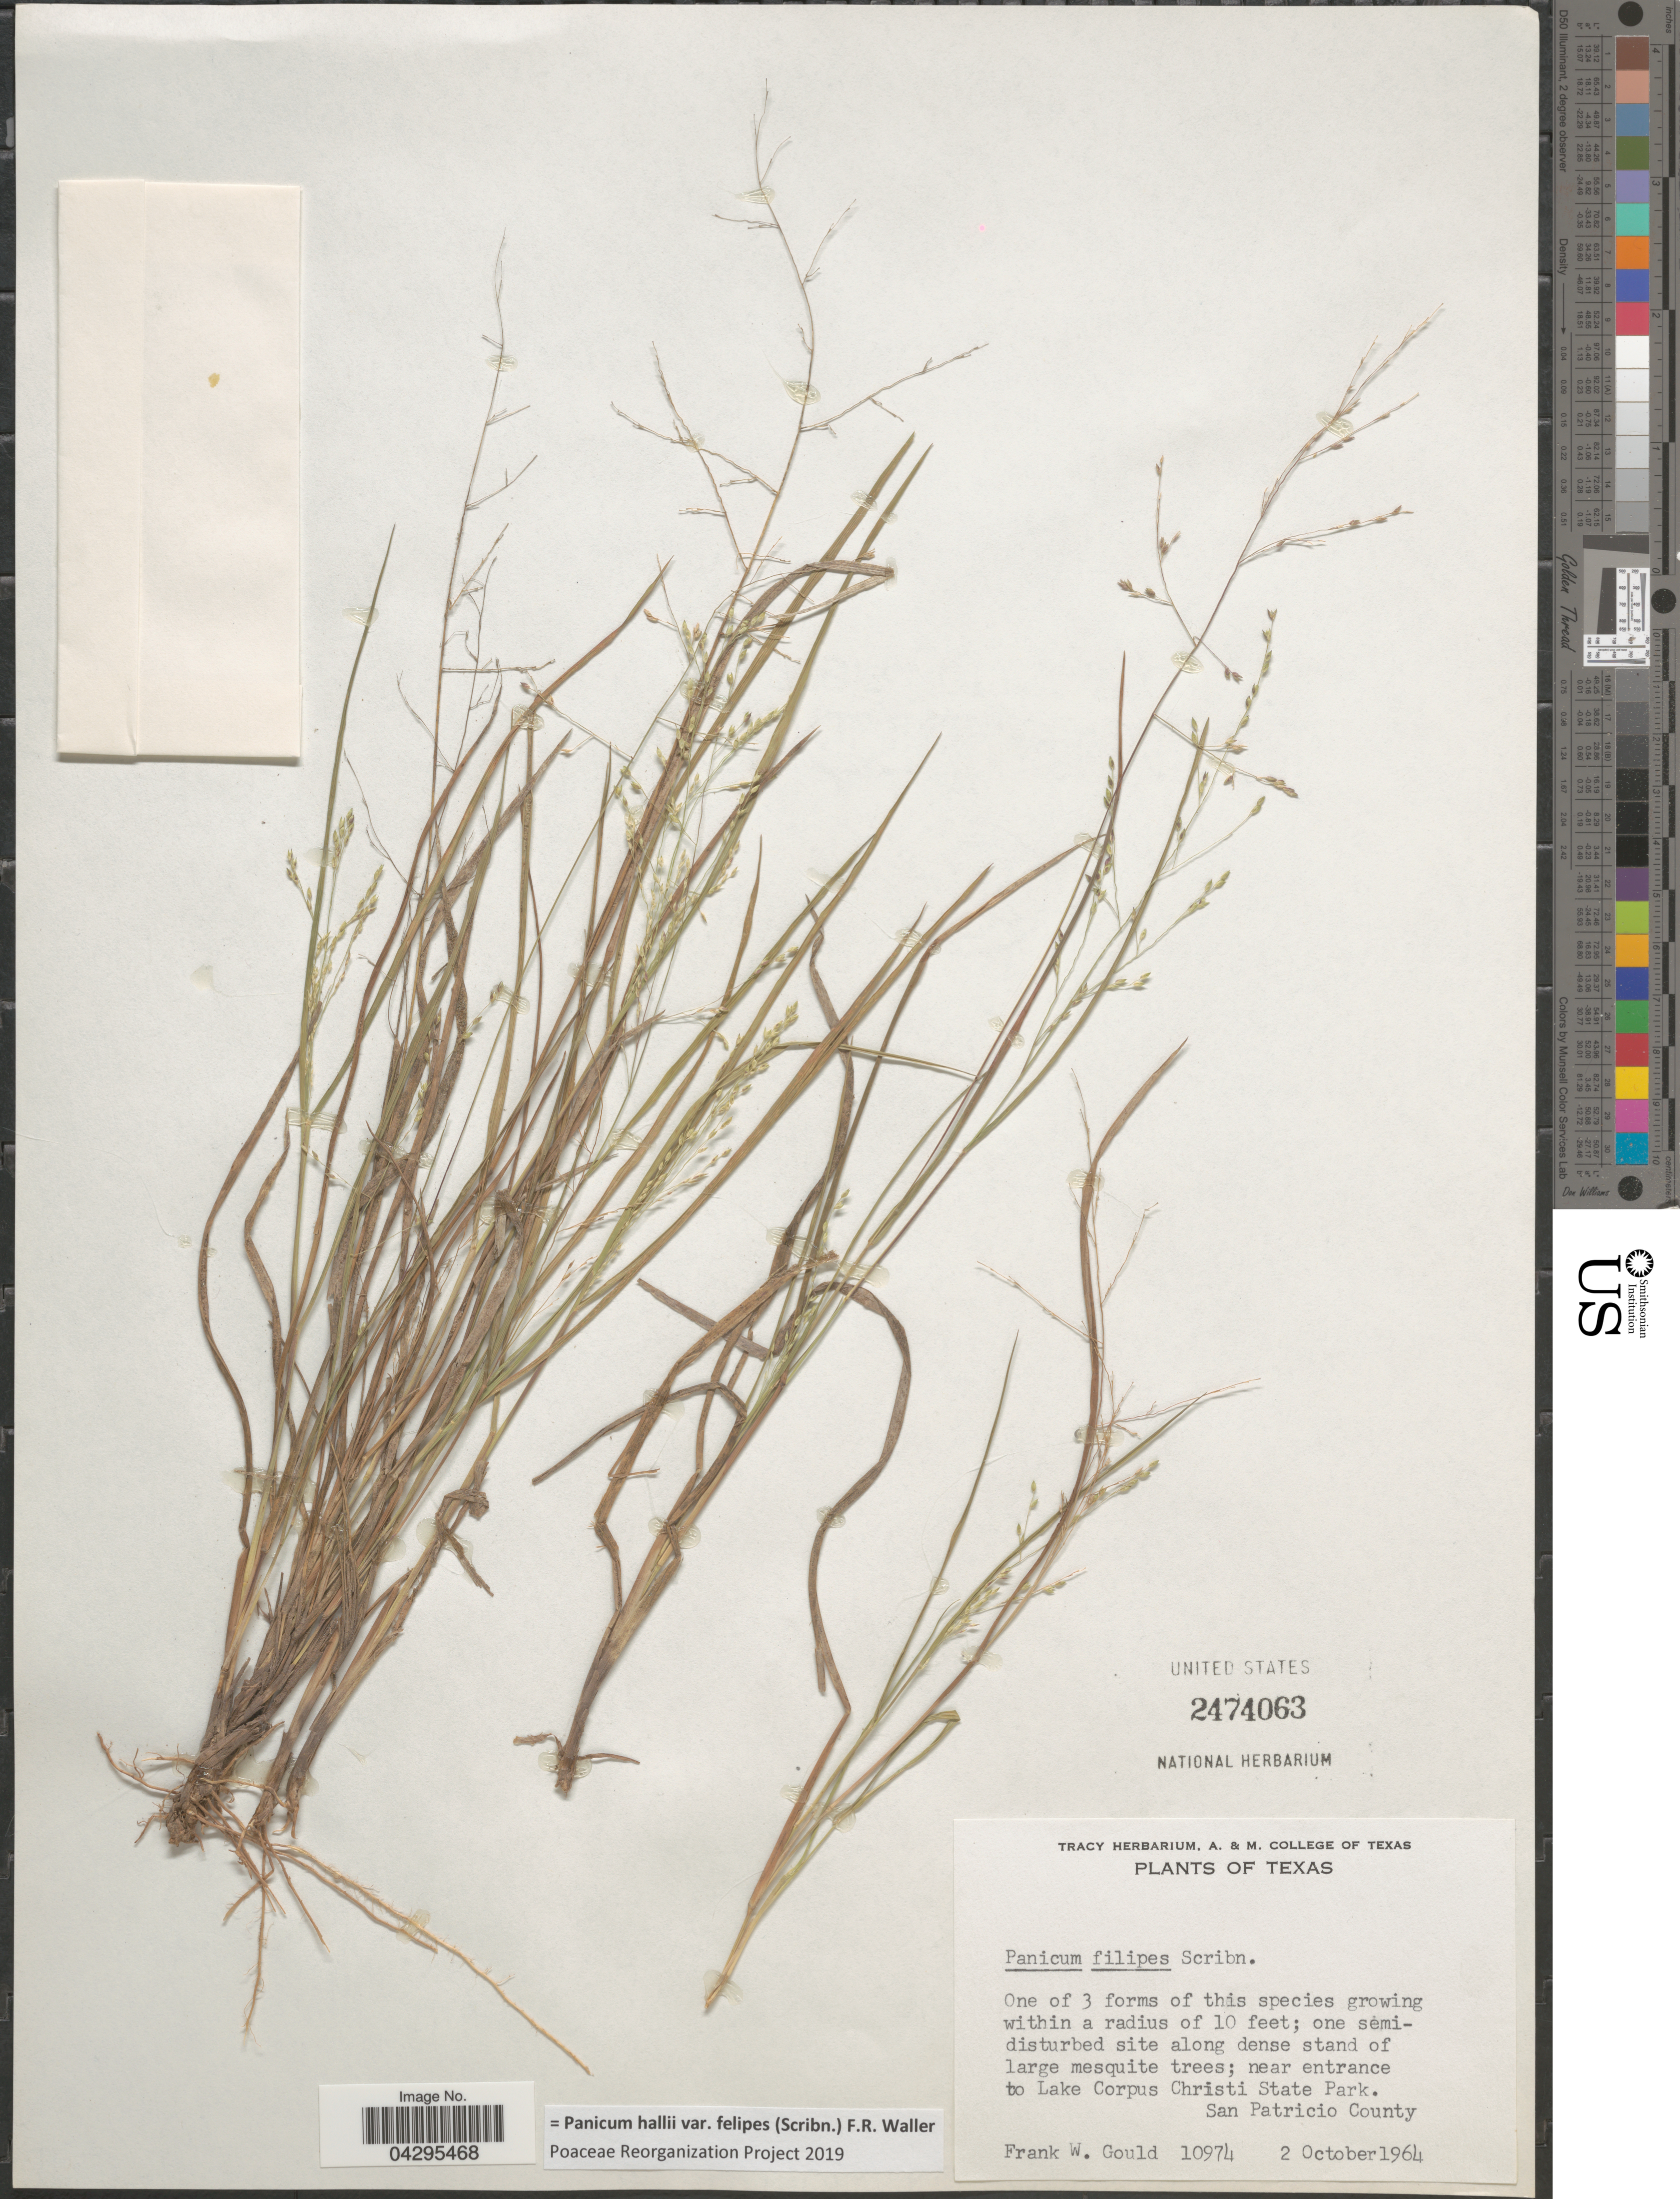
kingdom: Plantae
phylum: Tracheophyta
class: Liliopsida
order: Poales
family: Poaceae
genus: Panicum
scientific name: Panicum hallii var. felipes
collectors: F. W. Gould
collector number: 10974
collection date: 1964-10-02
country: United States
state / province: Texas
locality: Near entrance to Lake Corpus Christi State Park. San Patricio County.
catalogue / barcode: US 2474063